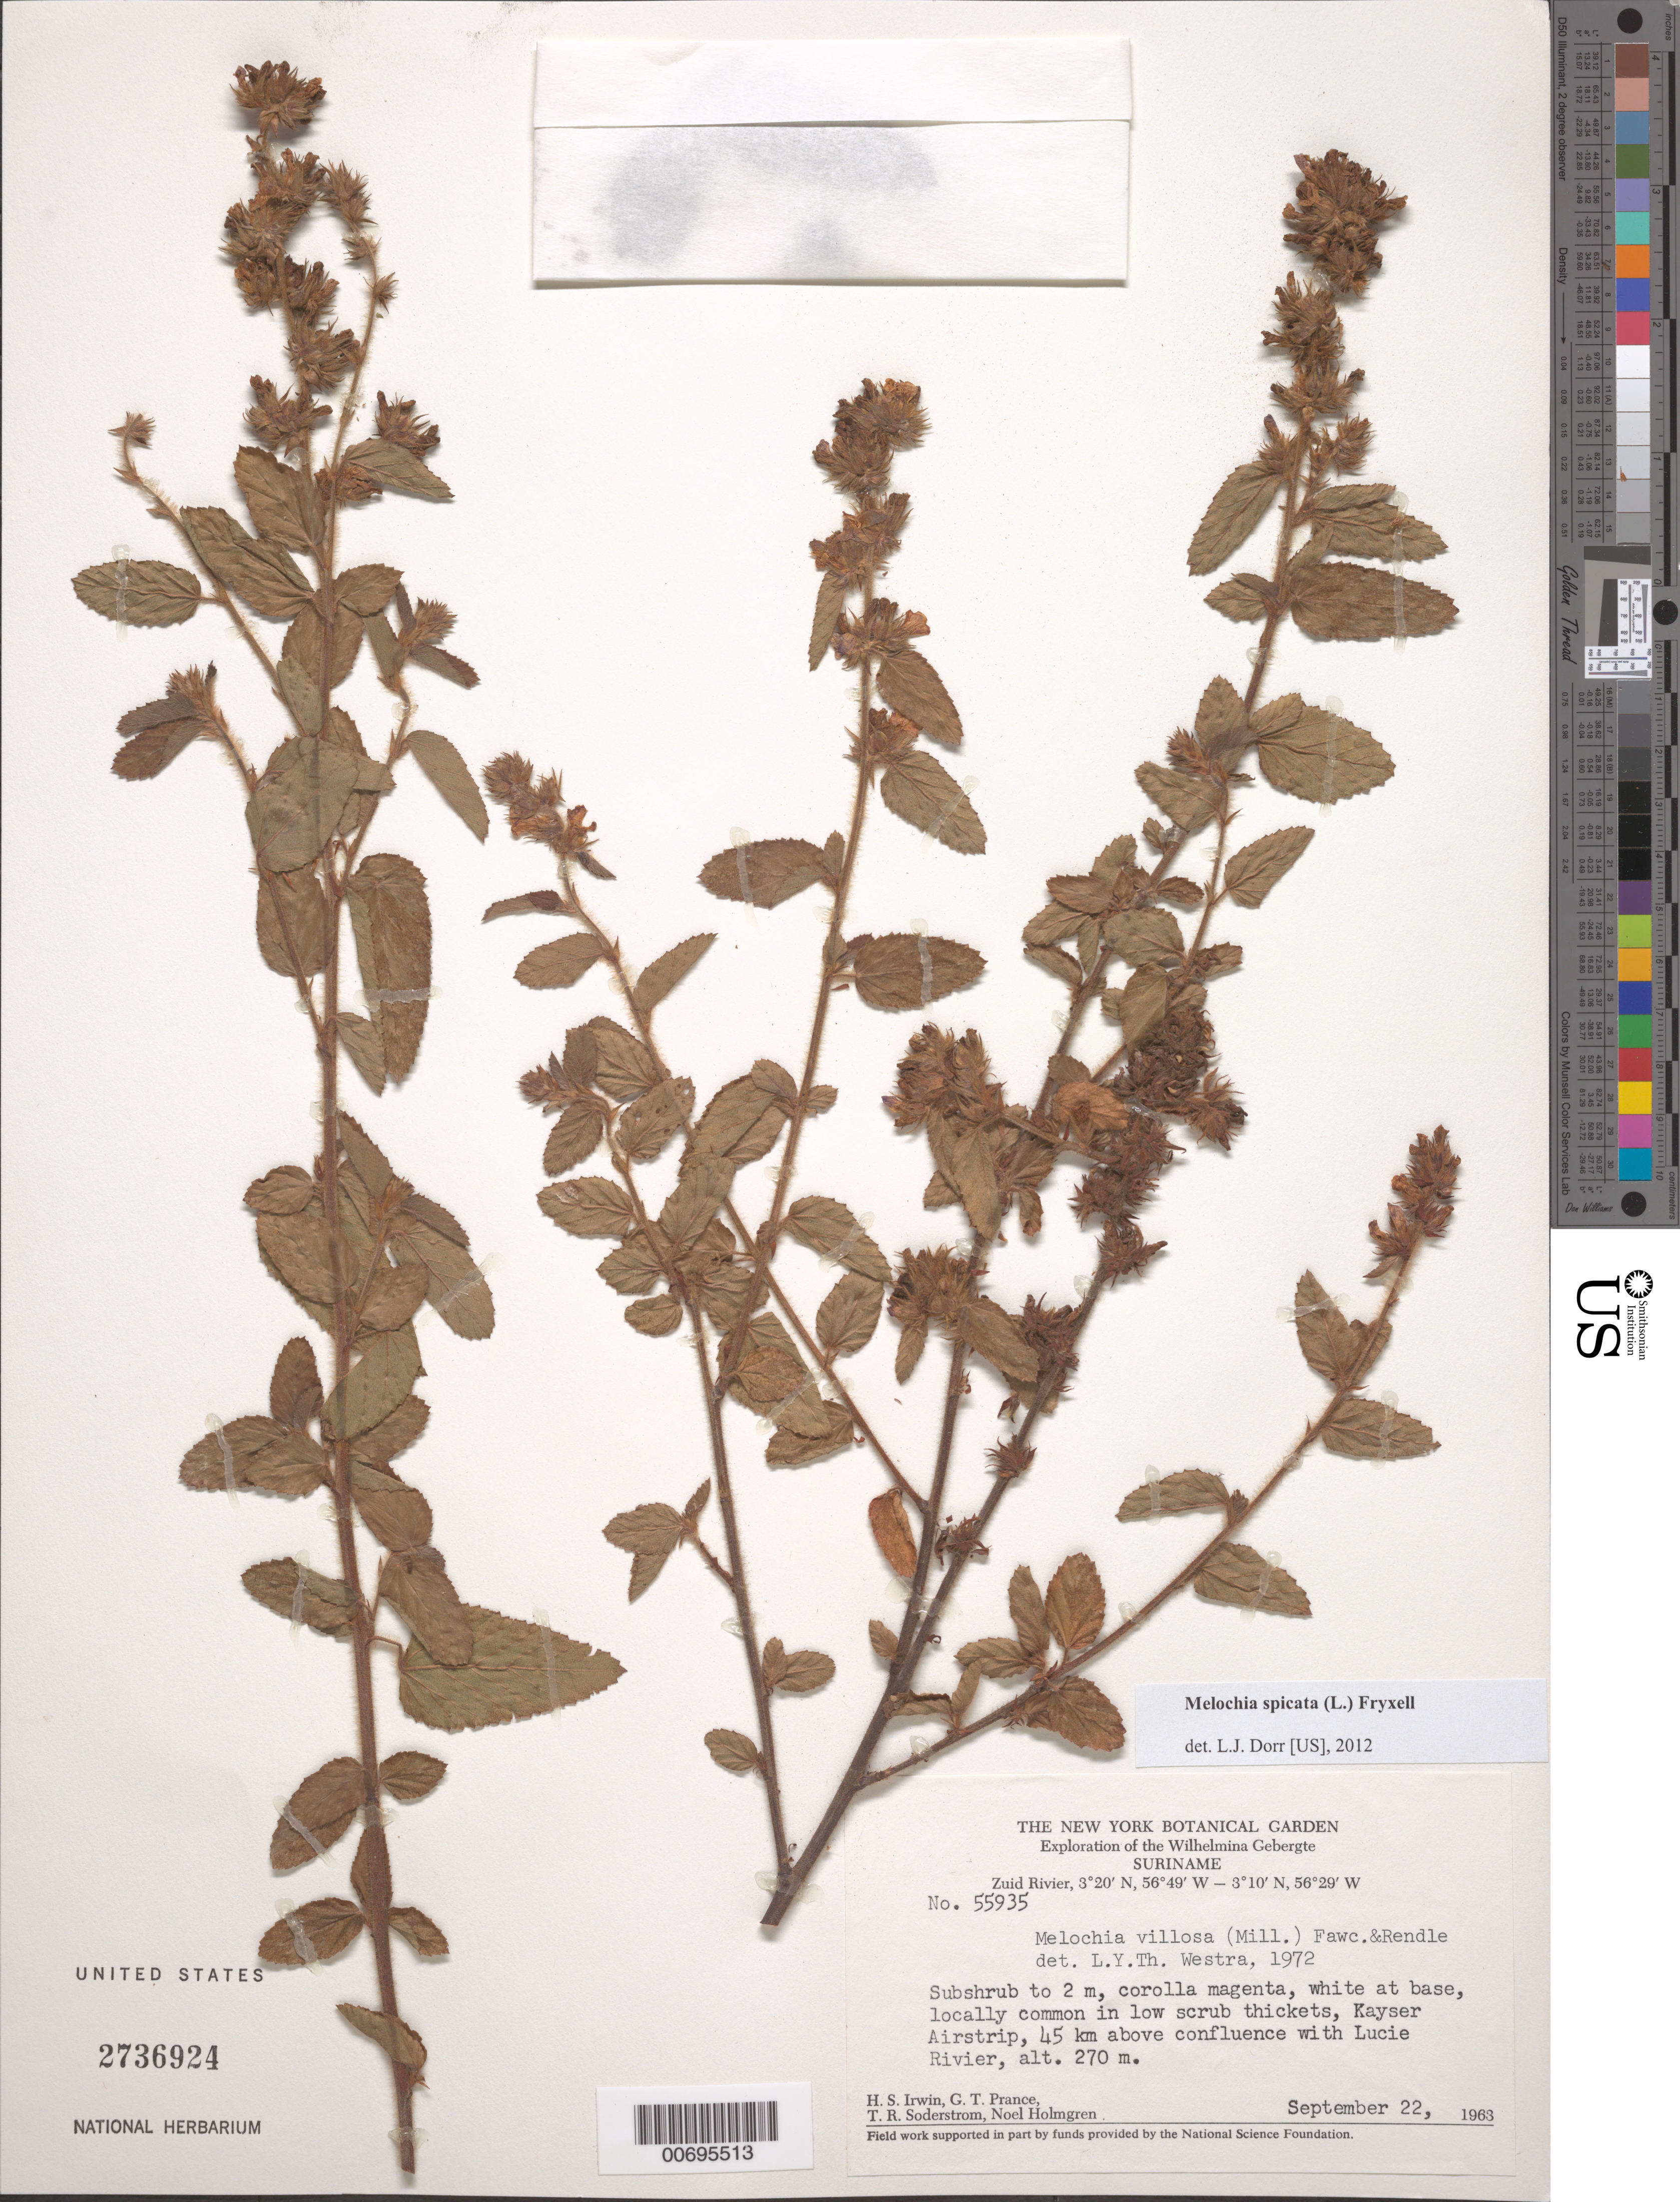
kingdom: Plantae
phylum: Tracheophyta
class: Magnoliopsida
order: Malvales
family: Malvaceae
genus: Melochia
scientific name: Melochia spicata var. spicata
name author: (L.) Fryxell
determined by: Dorr, L. J., (BOT), Smithsonian Institution - National Museum of Natural History (UNITED STATES)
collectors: H. Irwin, G. T. Prance, T. R. Soderstrom & N. H. Holmgren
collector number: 55935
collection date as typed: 22-Sep-63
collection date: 1963-09-22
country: Suriname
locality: Kayser Airstrip, Zuid R., 45 km above confl. with Lucie R., Wilhelmina Gebergte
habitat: In low scrub thickets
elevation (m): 270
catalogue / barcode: US 2736924